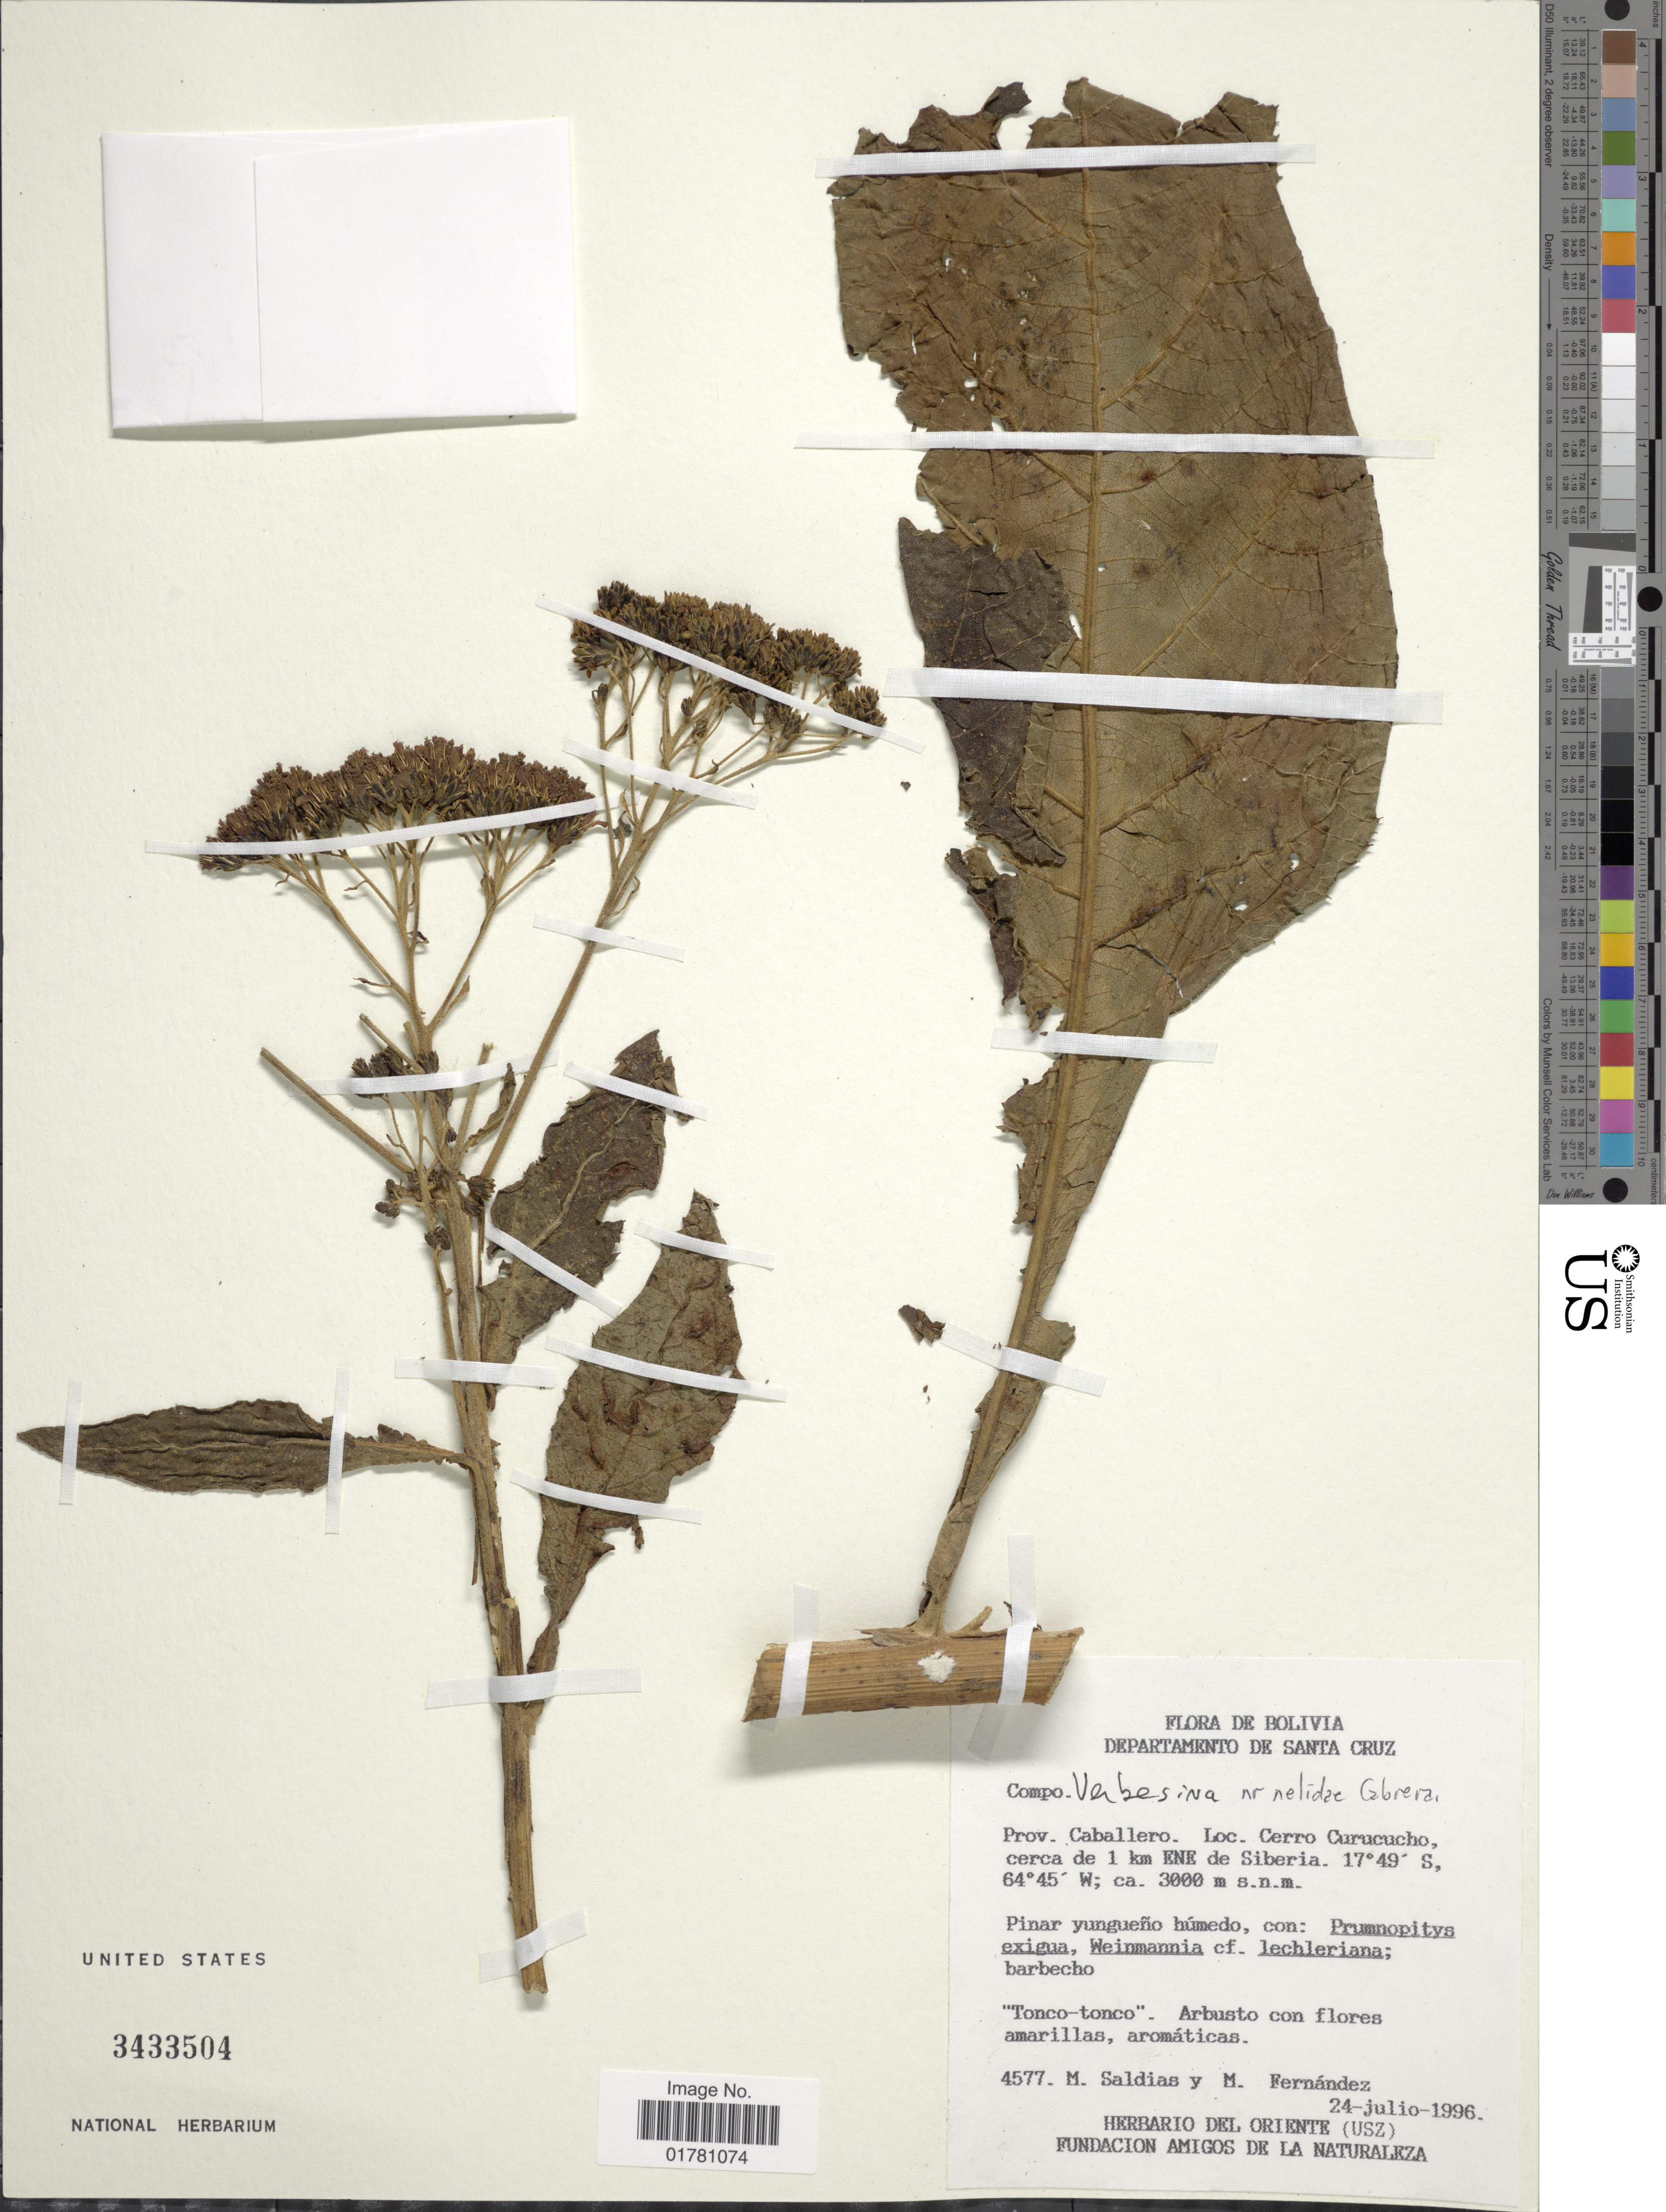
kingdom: Plantae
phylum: Tracheophyta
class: Magnoliopsida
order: Asterales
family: Asteraceae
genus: Verbesina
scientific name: Verbesina nelidae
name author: Cabrera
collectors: M. Saldias & M. Fernández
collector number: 4577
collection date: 1996-07-24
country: Bolivia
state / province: Santa Cruz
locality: Departamento de Santa Cruz, Prov. Caballero, Cerro Curucucho, cerca de 1km ENE de Siberia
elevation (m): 3000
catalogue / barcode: US 3433504